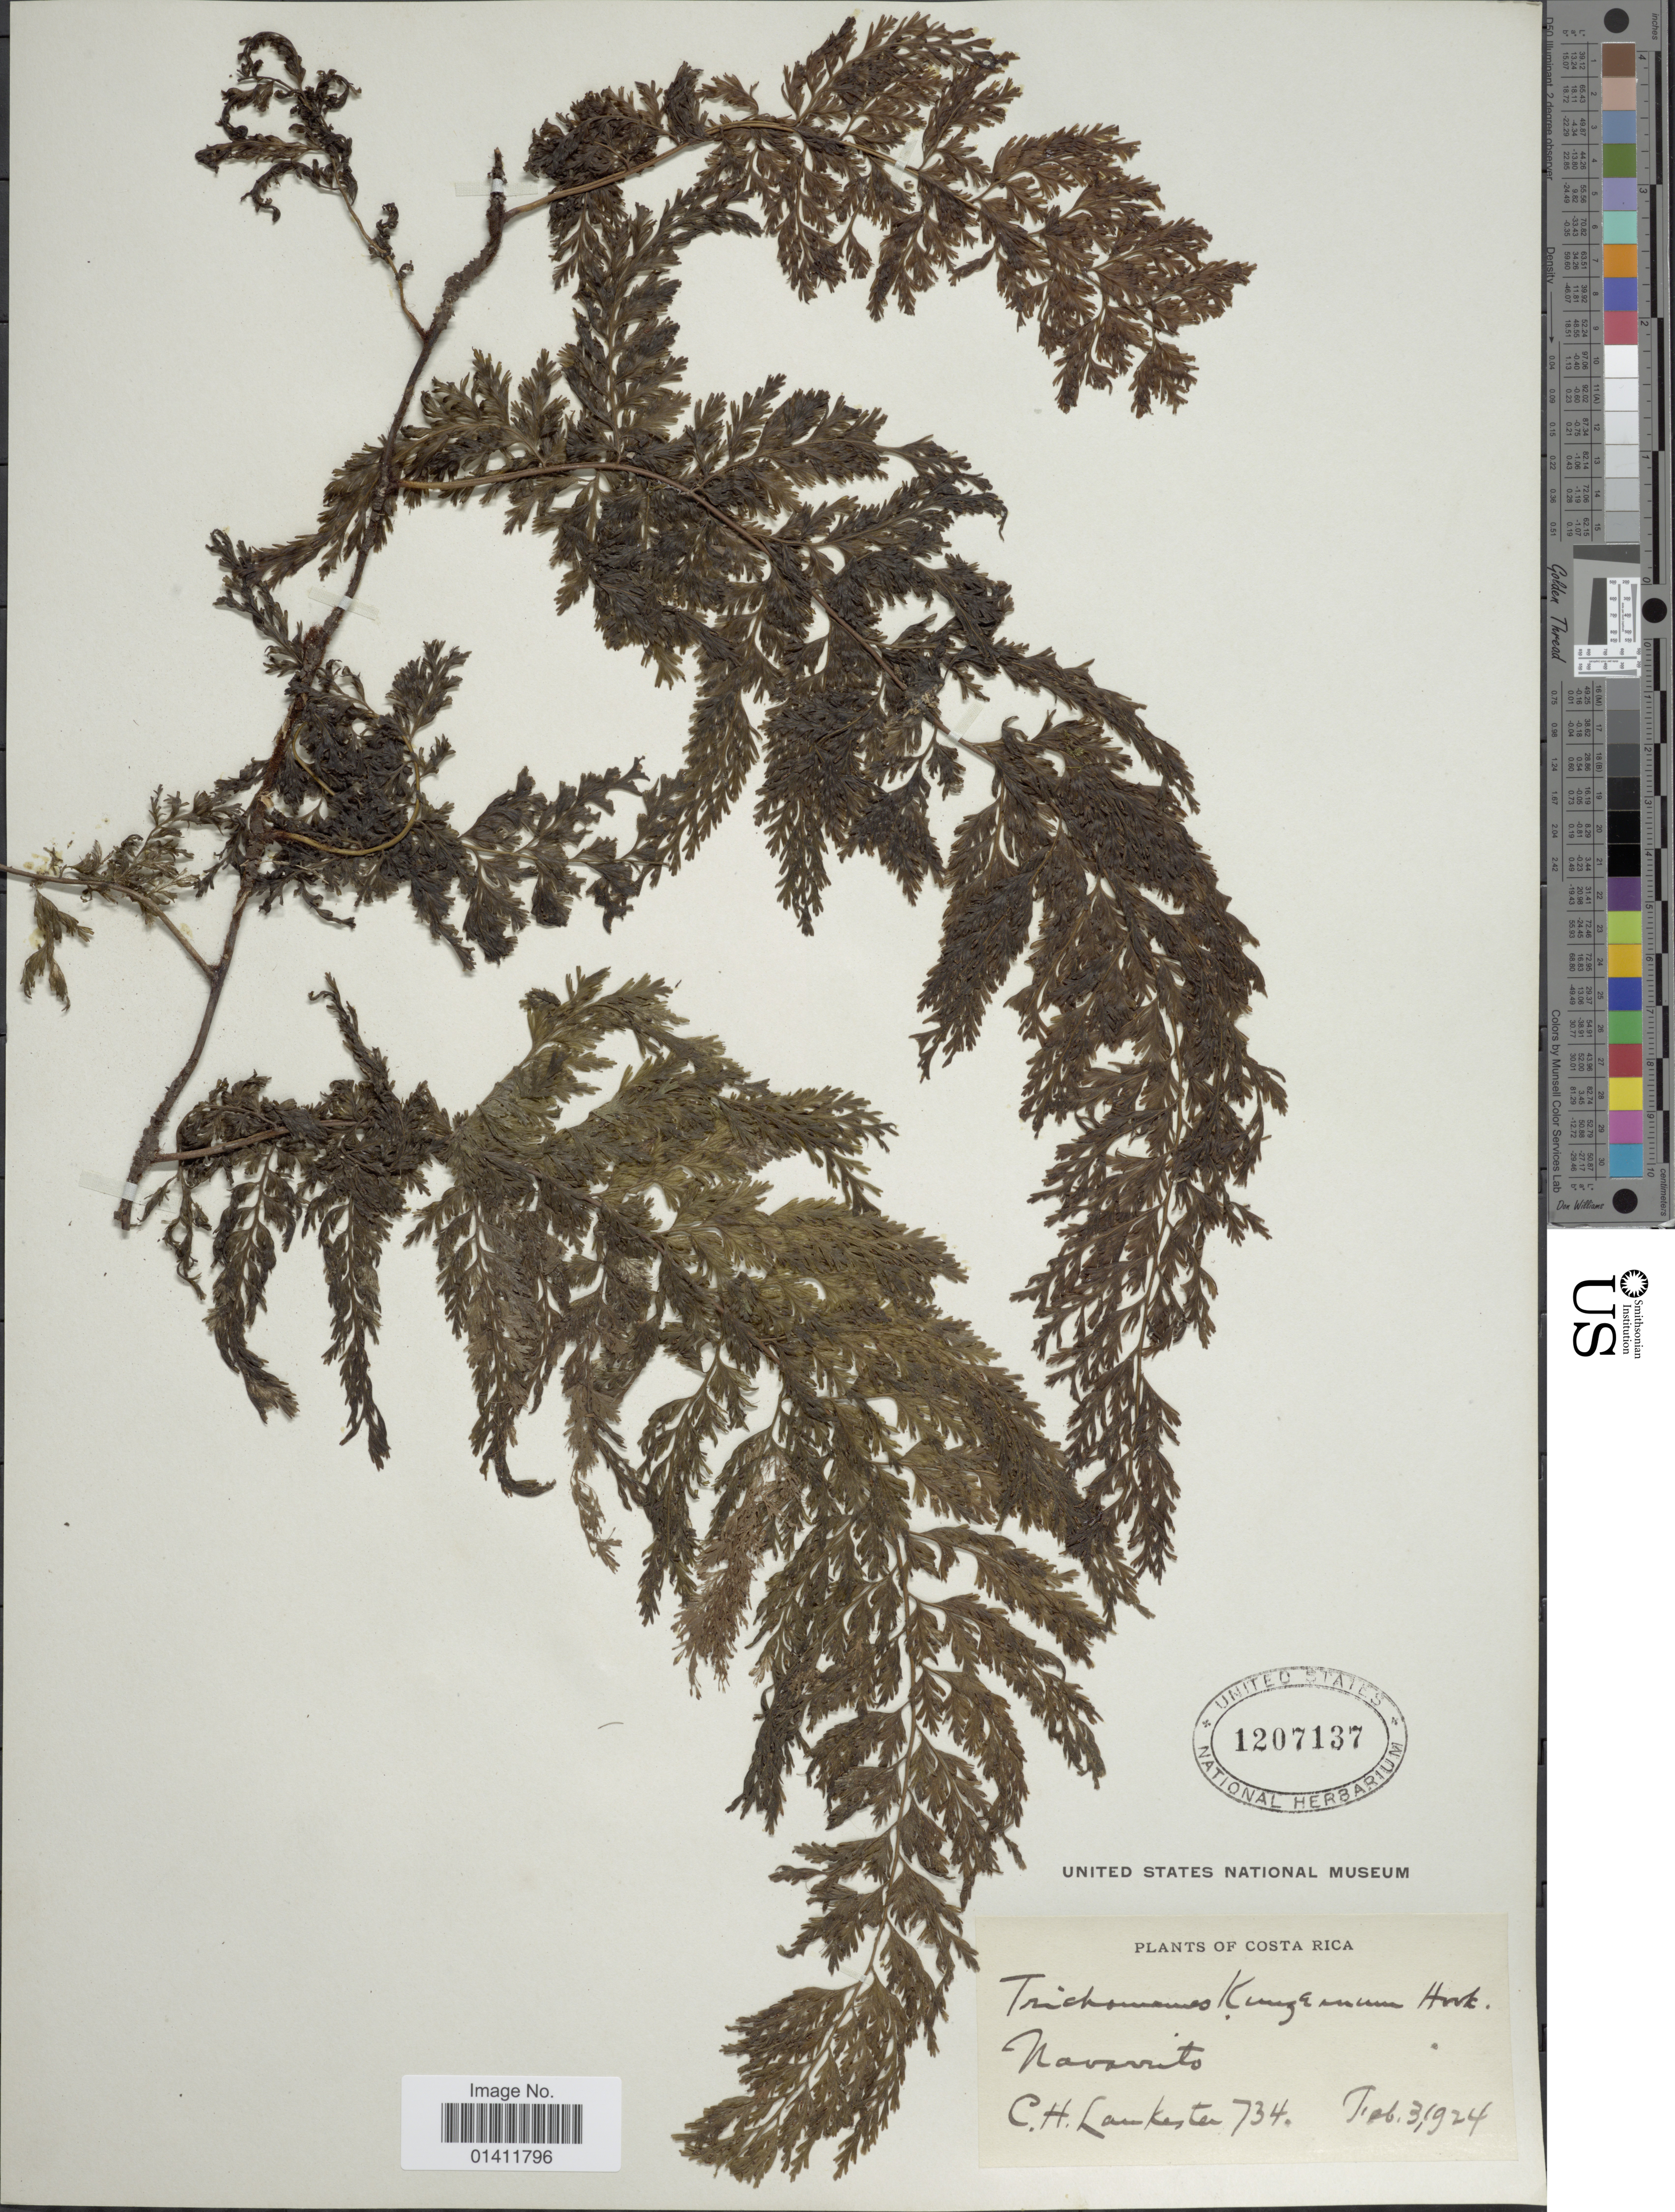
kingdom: Plantae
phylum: Tracheophyta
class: Polypodiopsida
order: Hymenophyllales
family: Hymenophyllaceae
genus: Vandenboschia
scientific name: Vandenboschia radicans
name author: (Sw.) Copel.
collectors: C. H. Lankester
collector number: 734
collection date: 1924-02-03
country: Costa Rica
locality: Navarrito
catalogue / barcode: US 1207137